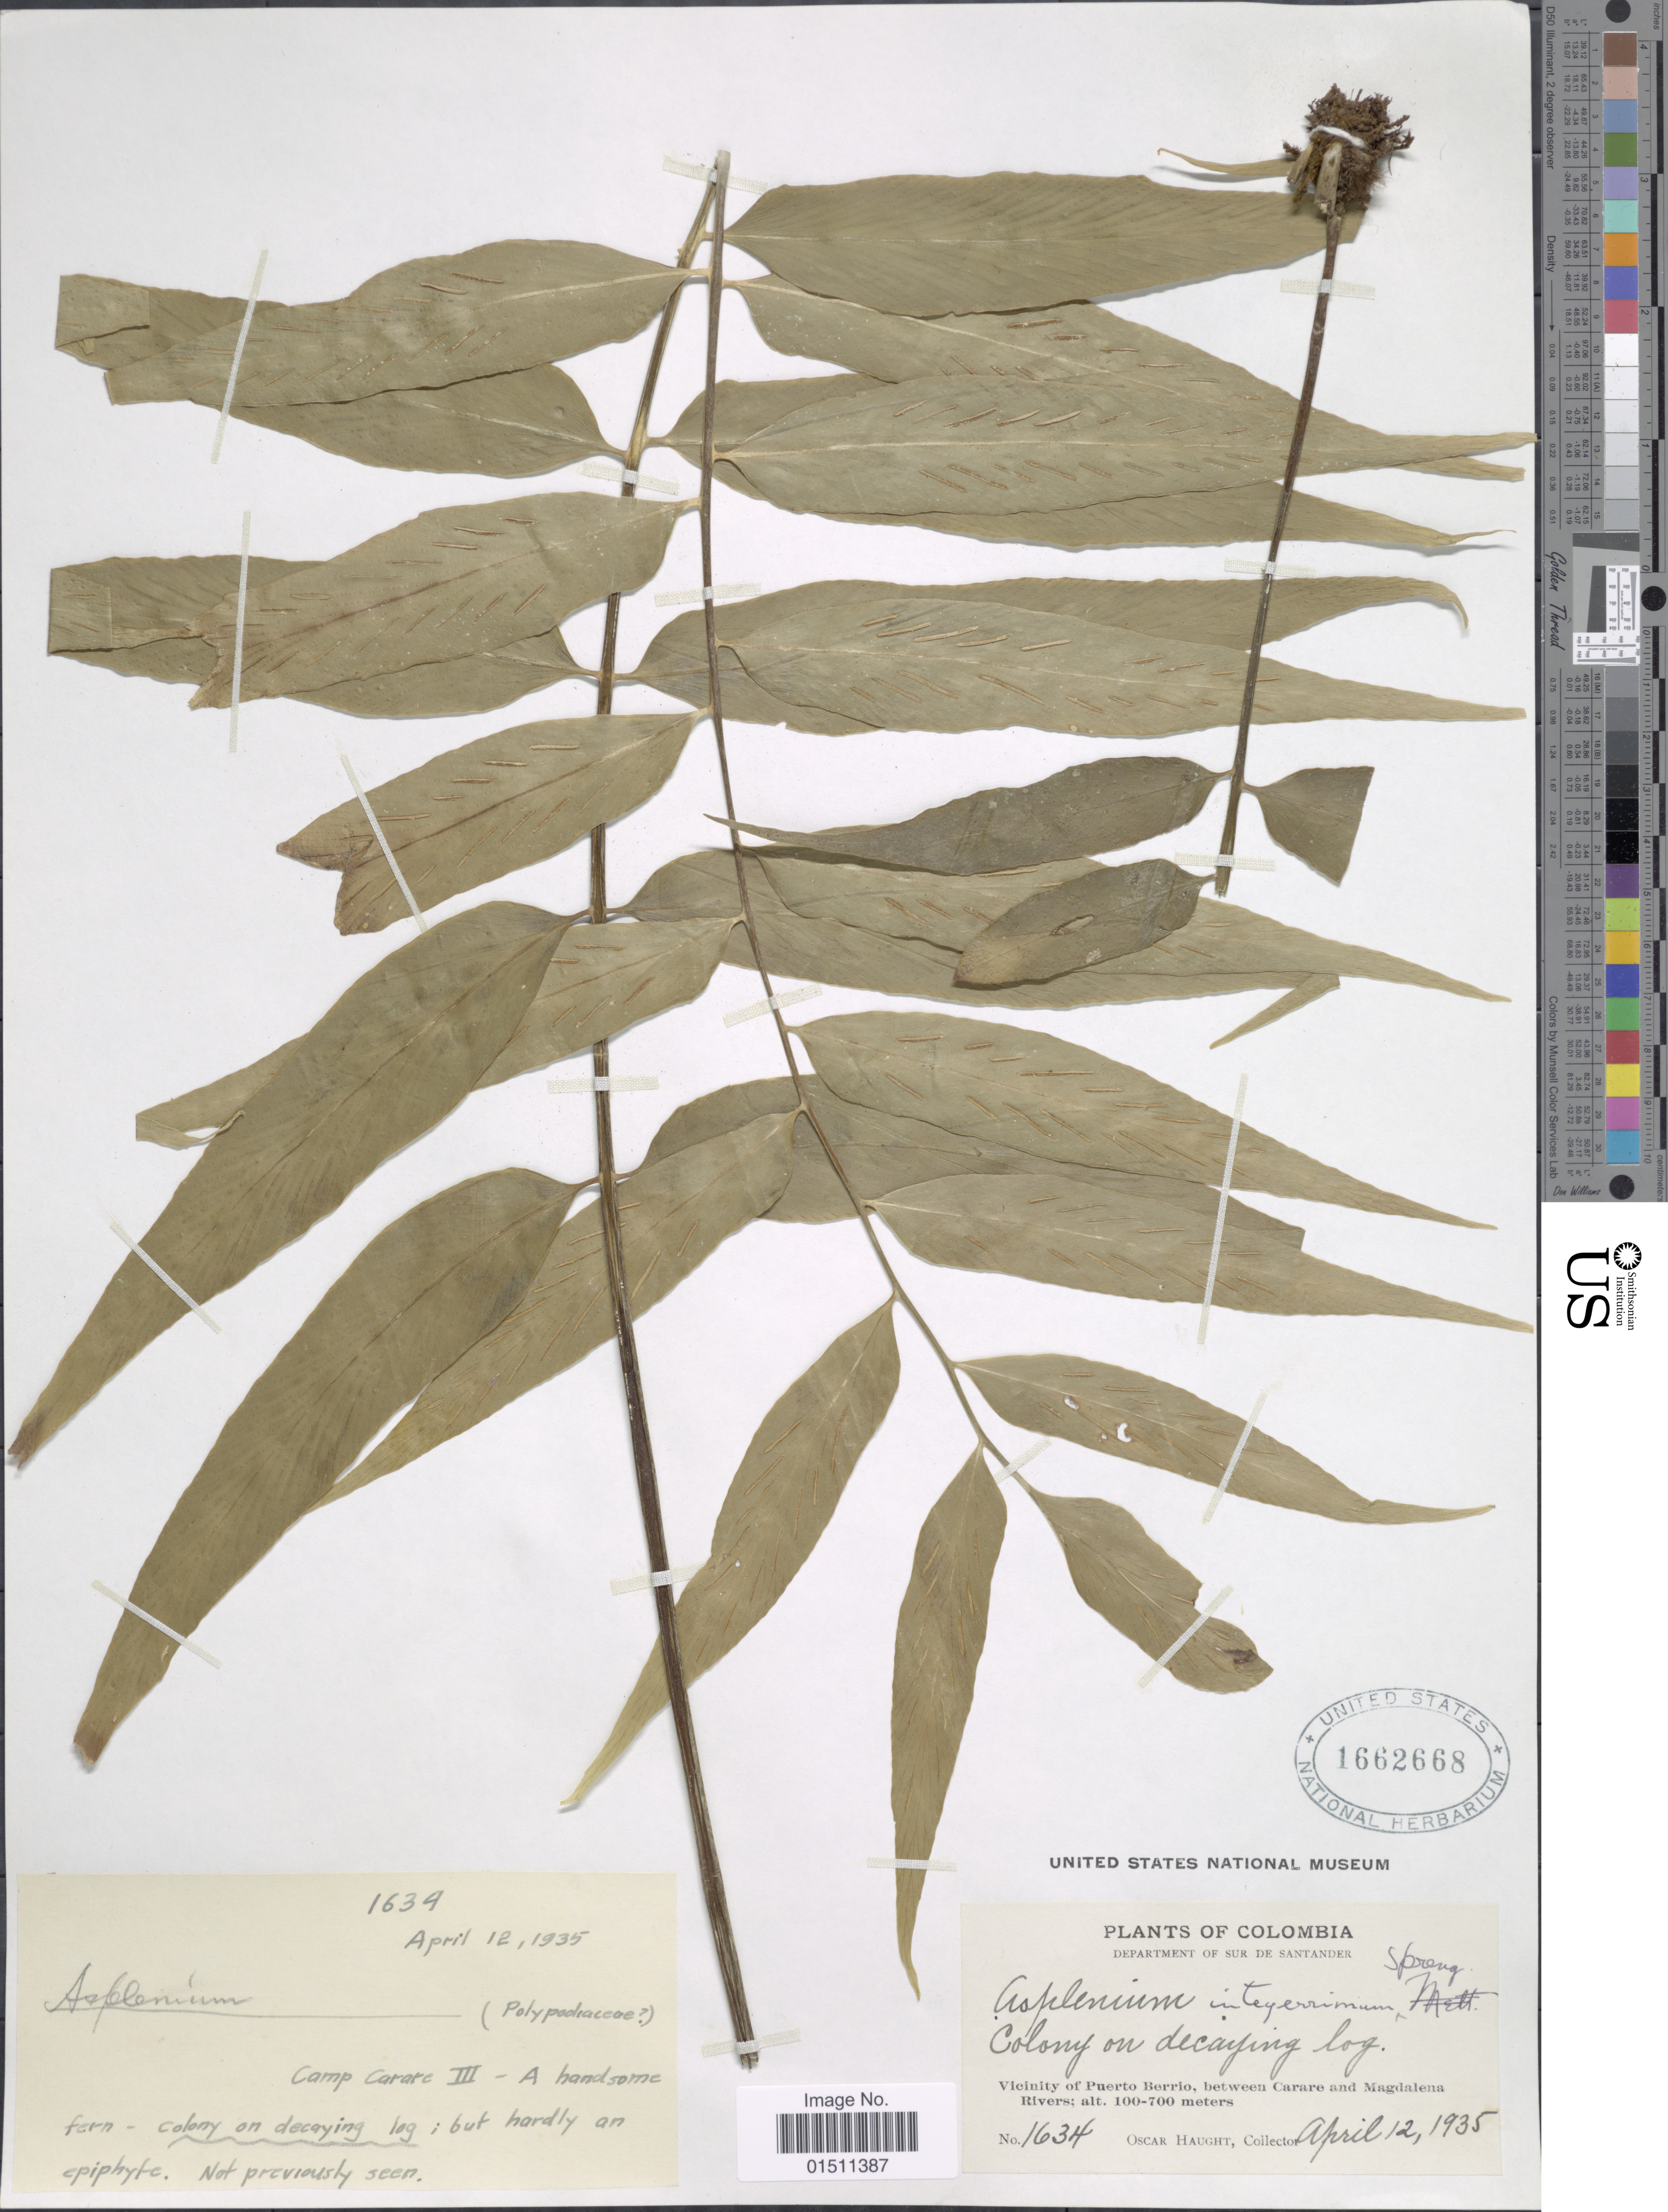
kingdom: Plantae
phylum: Tracheophyta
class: Polypodiopsida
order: Polypodiales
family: Aspleniaceae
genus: Asplenium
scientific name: Asplenium juglandifolium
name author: Lam.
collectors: O. L. Haught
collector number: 1634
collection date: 1935-04-12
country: Colombia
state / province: Santander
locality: Colombia, Department of Sur de Santander, vicinity of Puerto Berrio, between Carare and Magdalena Rivers.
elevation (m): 100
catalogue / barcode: US 1662668